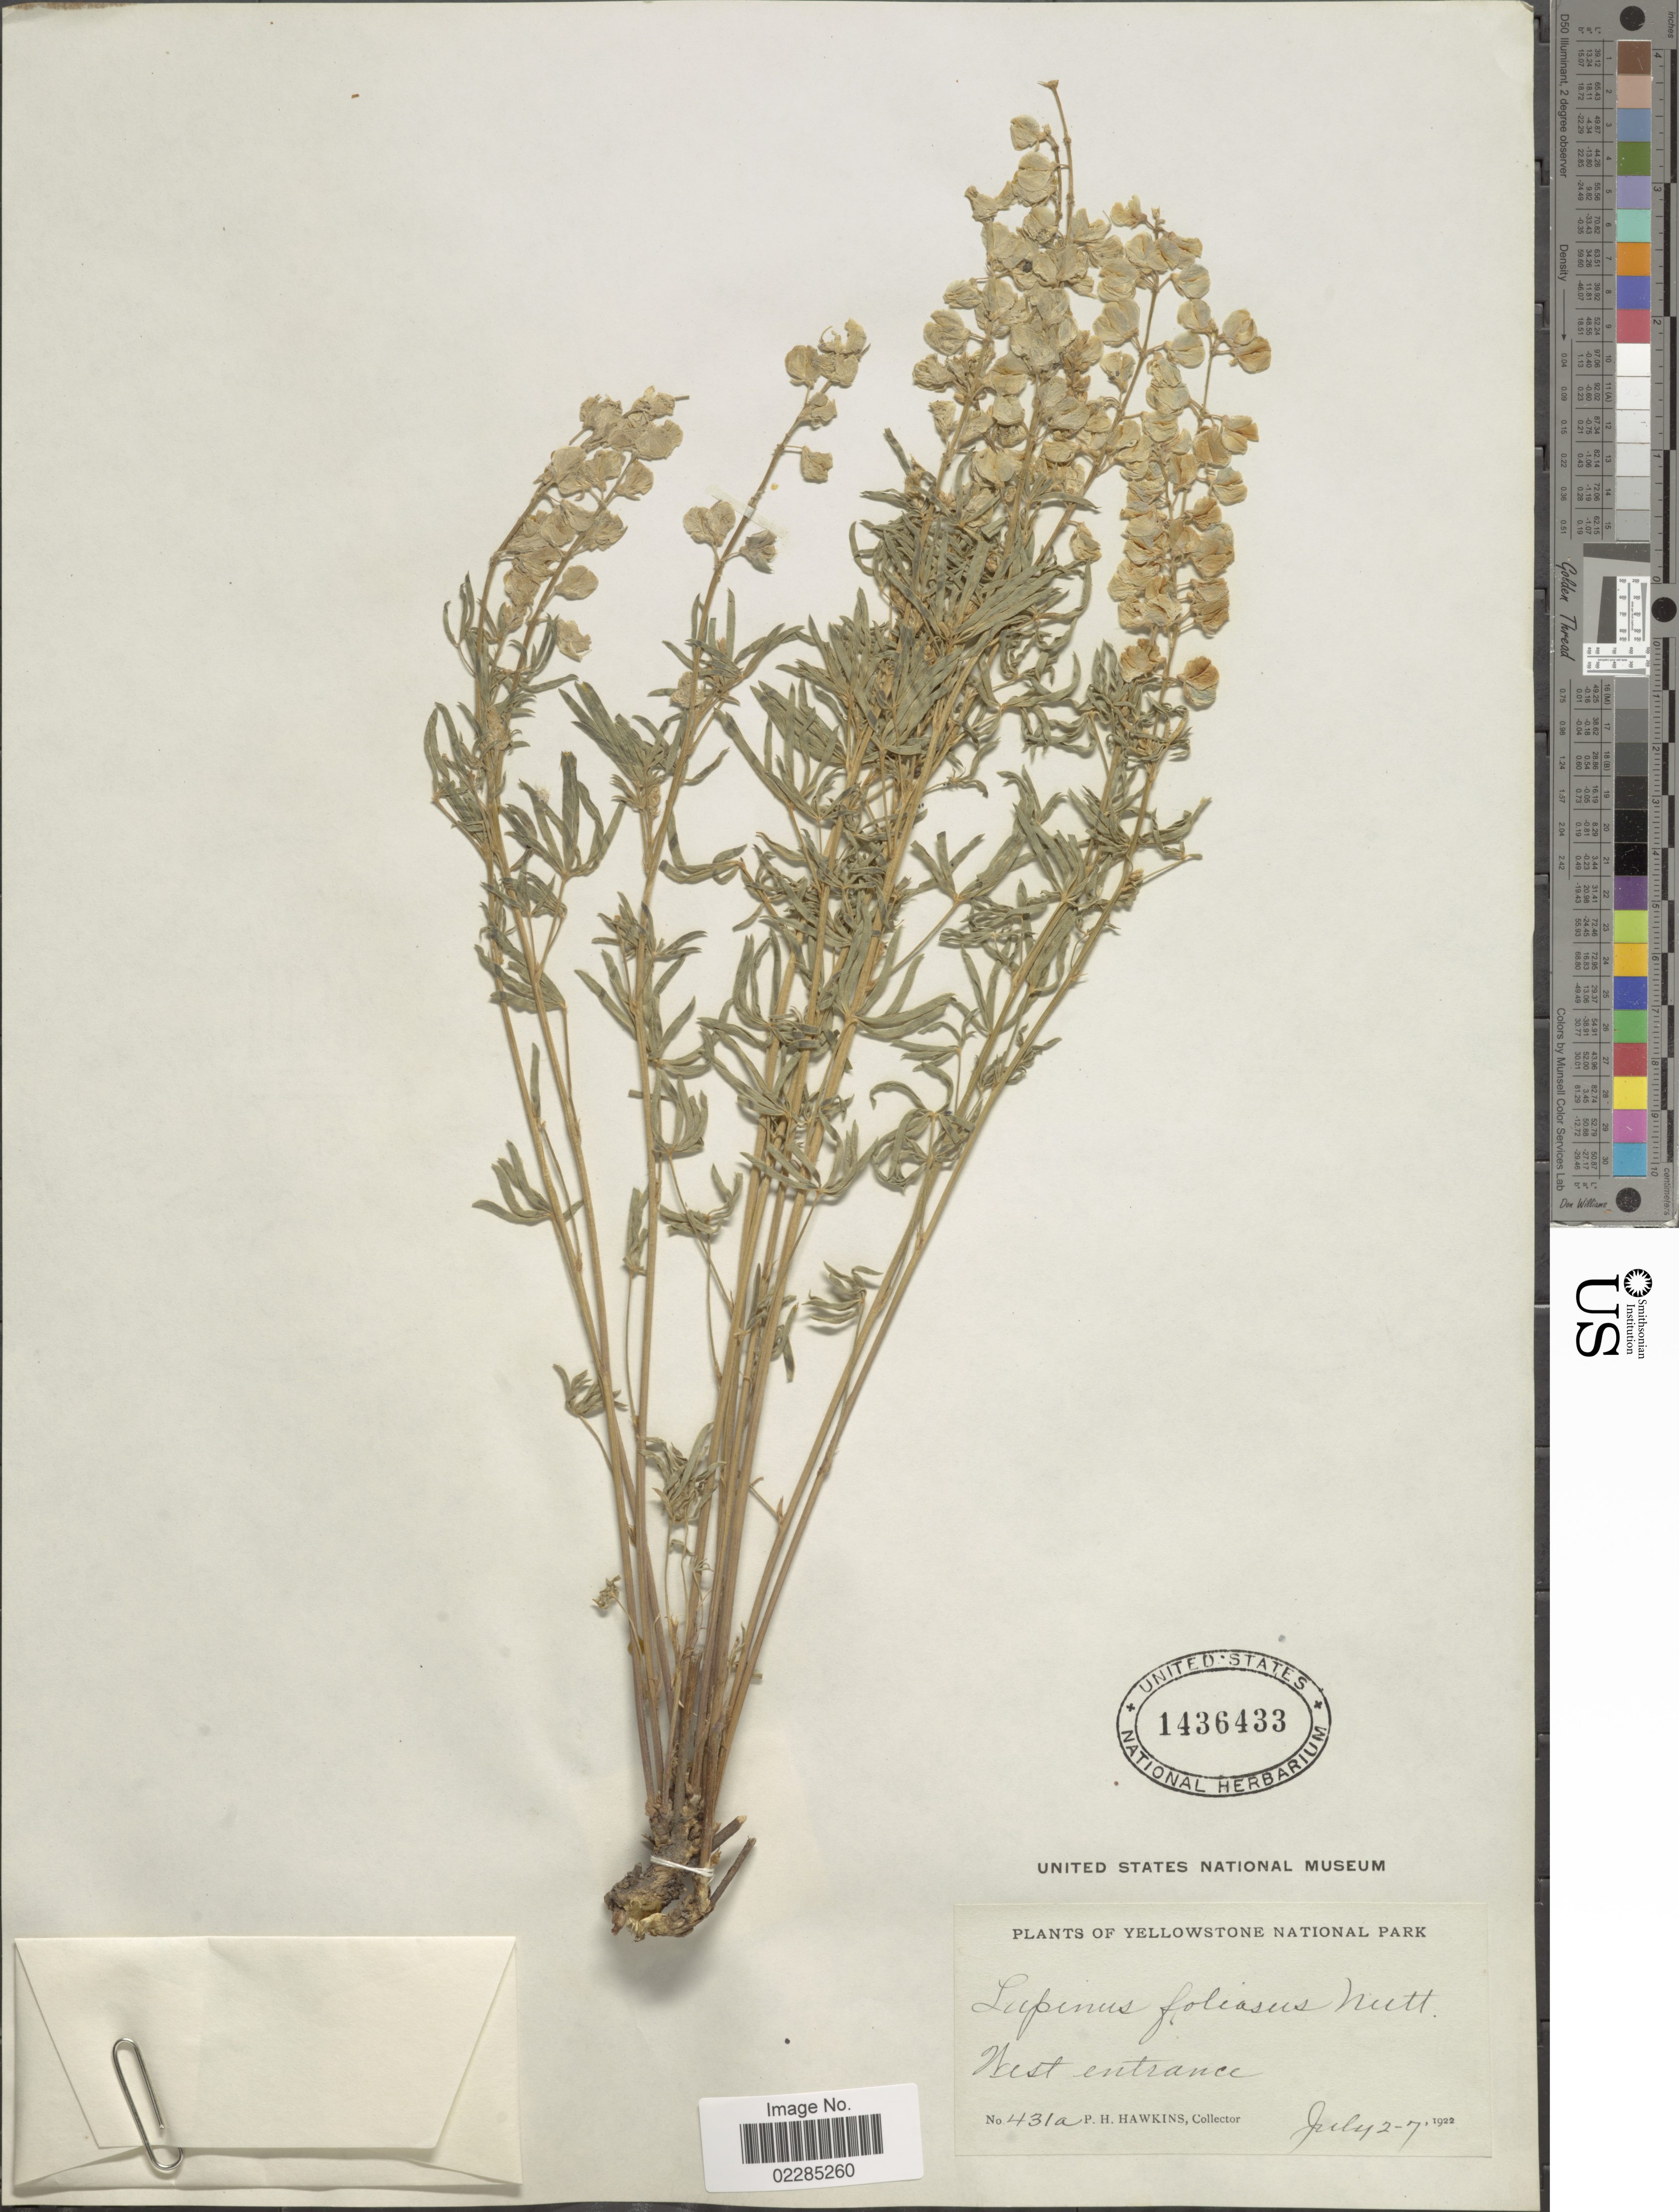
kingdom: Plantae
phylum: Tracheophyta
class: Magnoliopsida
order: Fabales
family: Fabaceae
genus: Lupinus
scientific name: Lupinus foliosus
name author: Hook.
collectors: P. Hawkins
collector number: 431A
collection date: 1922-07-02/1922-07-07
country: United States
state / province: Montana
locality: Yellowstone National Park. West entrance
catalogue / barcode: US 1436433